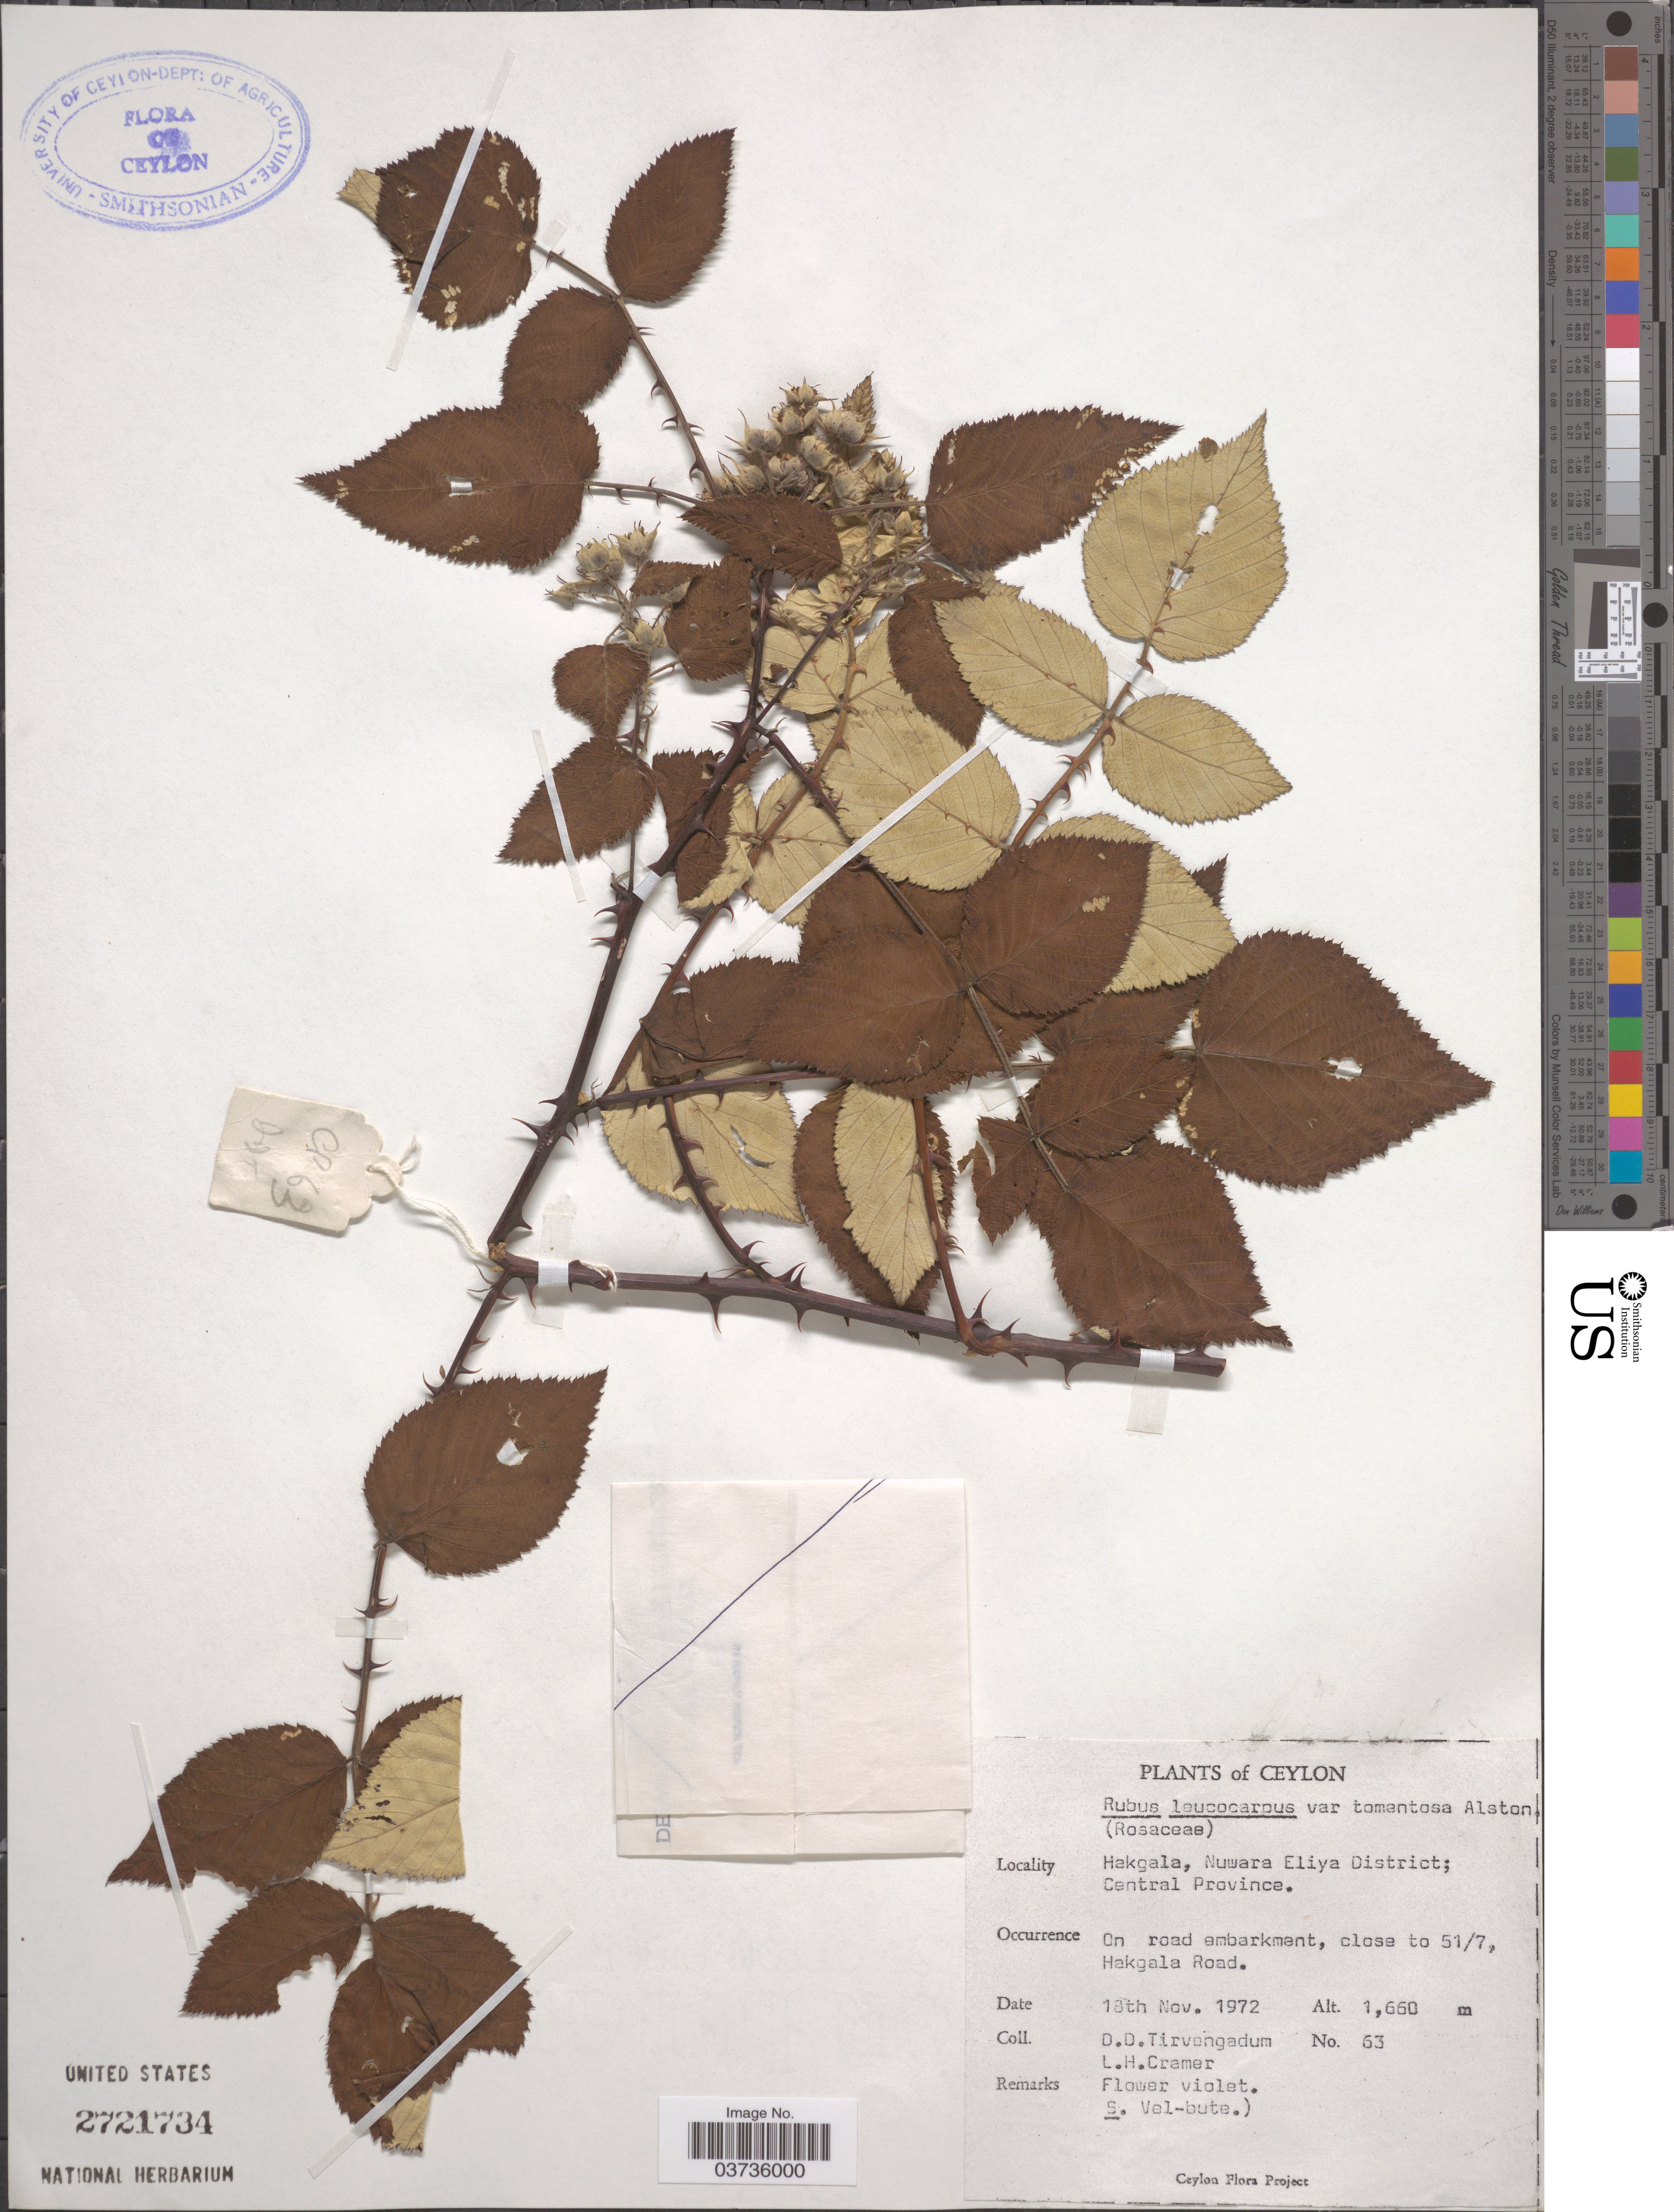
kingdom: Plantae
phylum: Tracheophyta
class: Magnoliopsida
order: Rosales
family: Rosaceae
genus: Rubus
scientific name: Rubus leucocarpus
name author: Arn.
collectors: D. Tirvengadum & L. H. Cramer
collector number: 63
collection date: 1972-11-18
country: Sri Lanka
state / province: Central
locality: Ceylon. Hakgala, Nuwara Eliya District. On road embarkment, close to 51/7, Hakgala Road.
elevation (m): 1660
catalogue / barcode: US 2721734